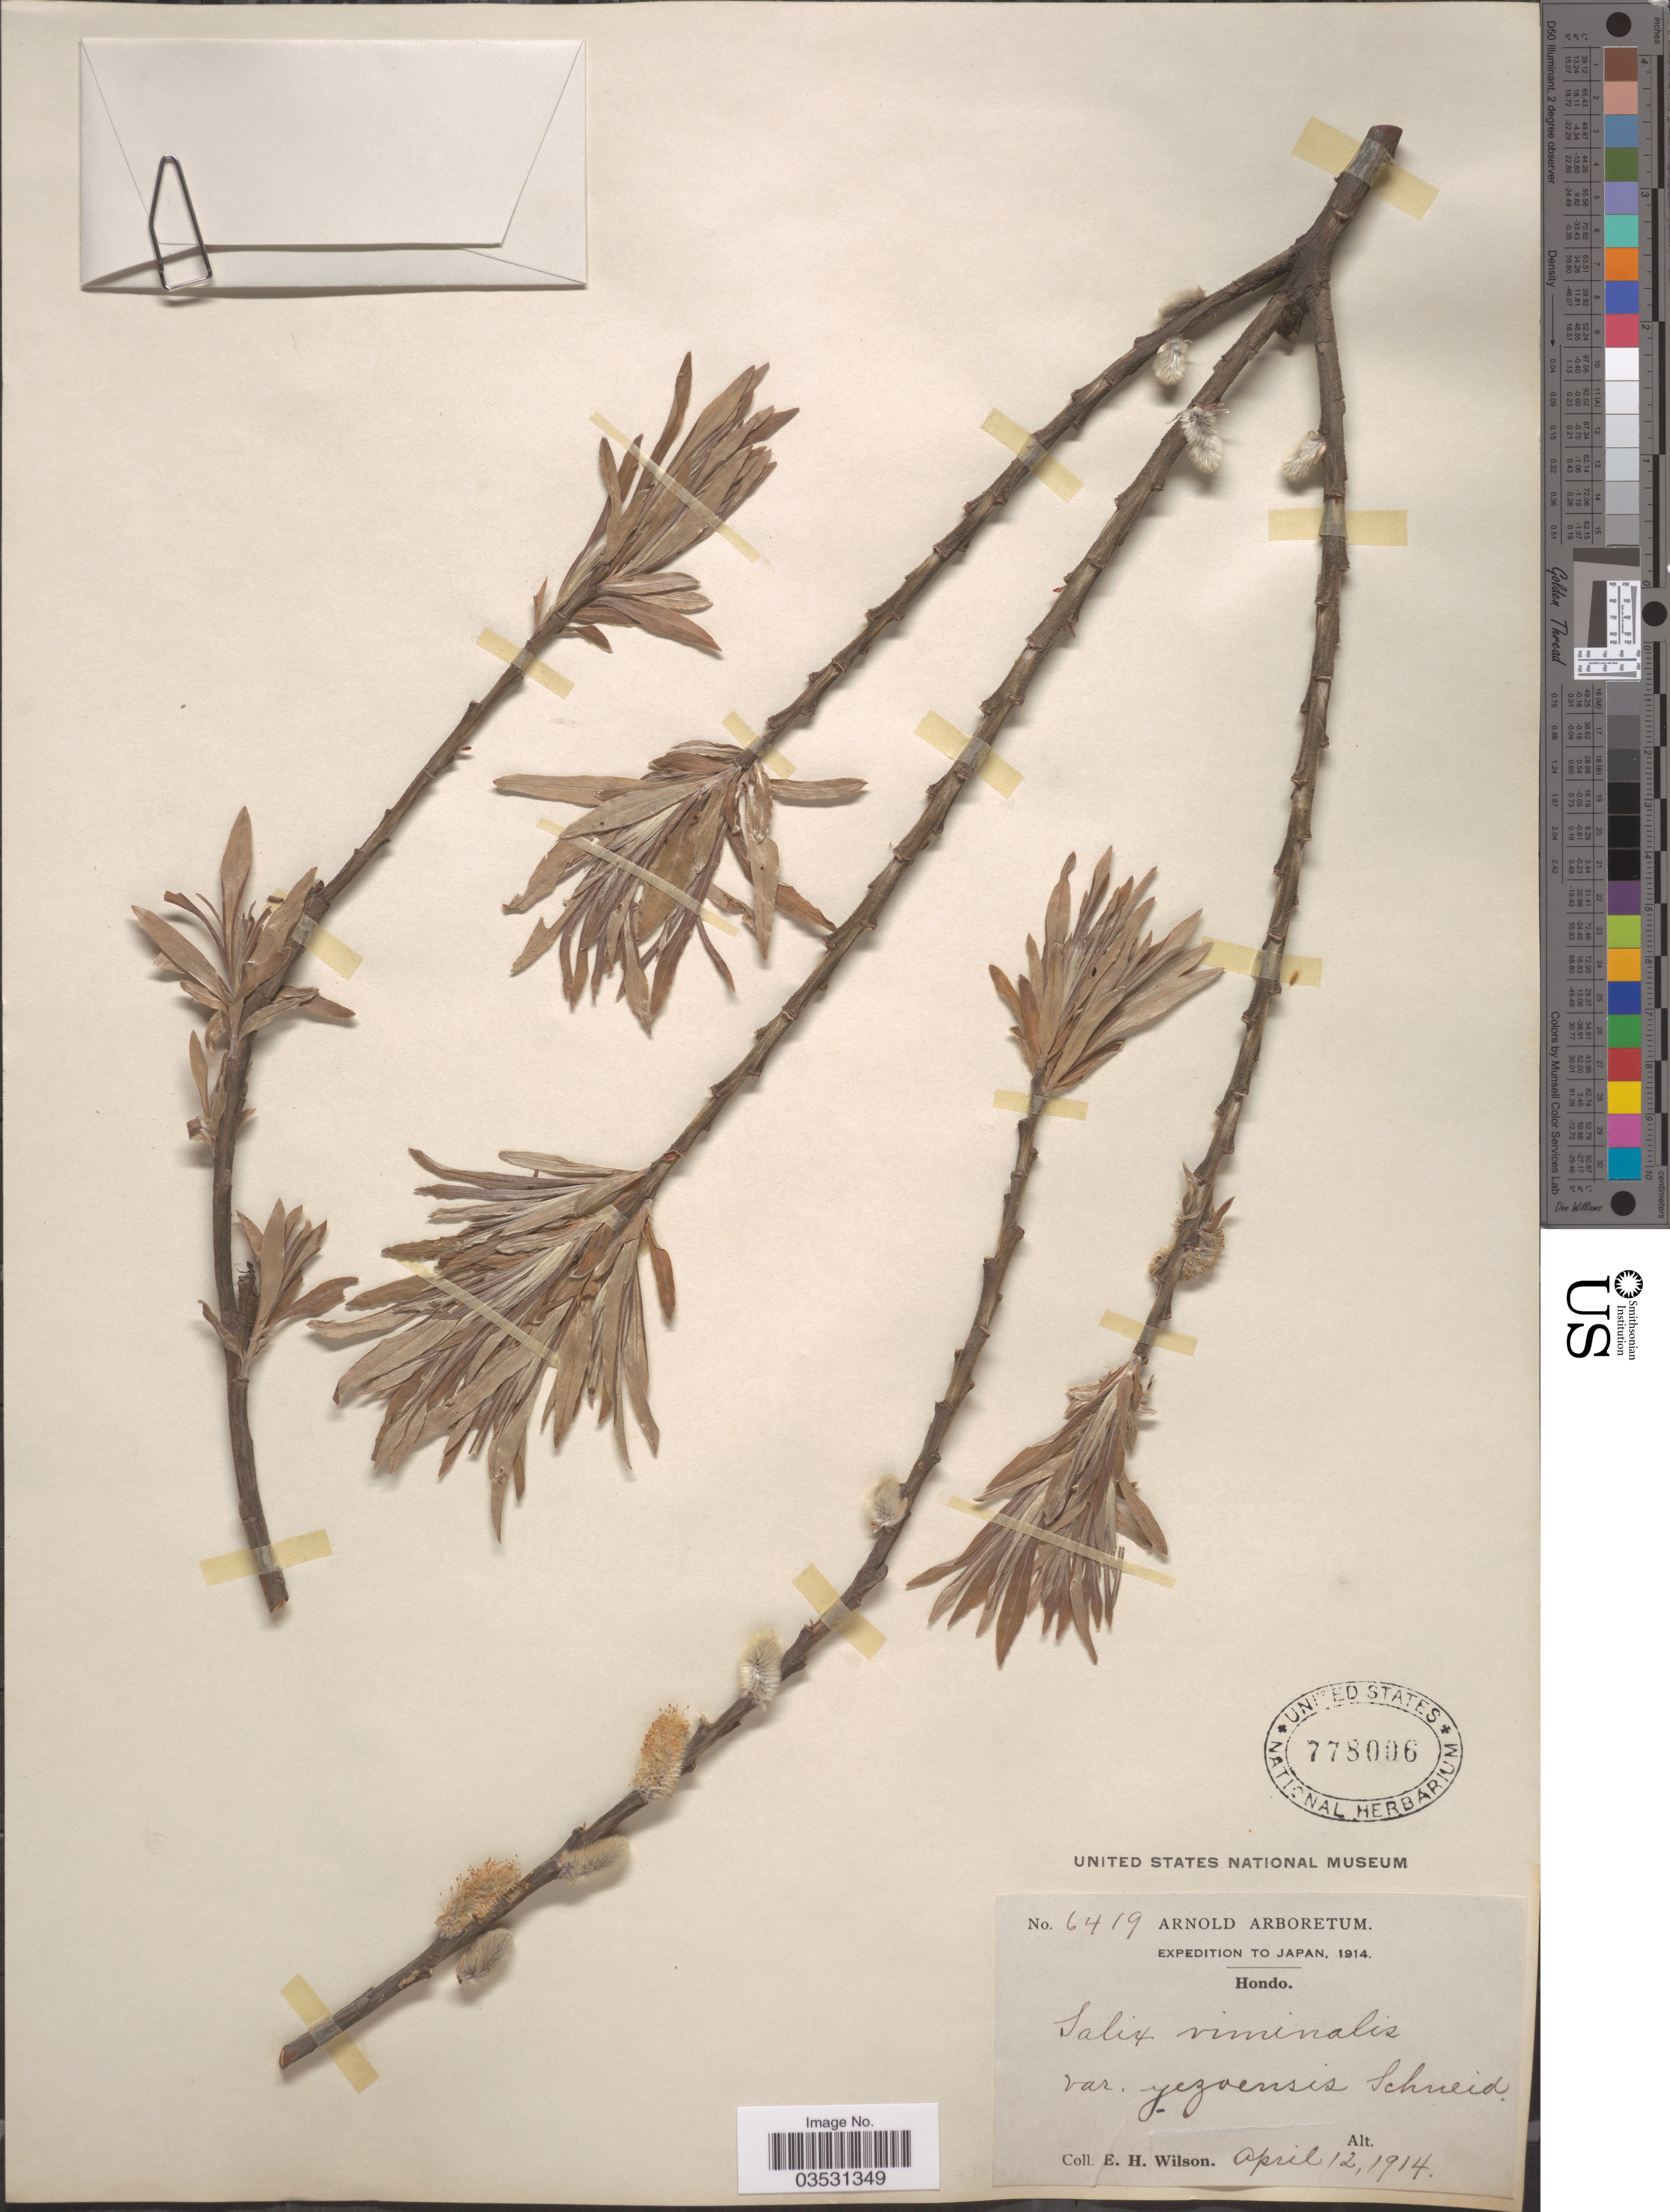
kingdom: Plantae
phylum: Tracheophyta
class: Magnoliopsida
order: Malpighiales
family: Salicaceae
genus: Salix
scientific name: Salix viminalis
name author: L.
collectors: E. Wilson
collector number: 6419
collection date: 1914-04-12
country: Japan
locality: Hondo.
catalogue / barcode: US 778006